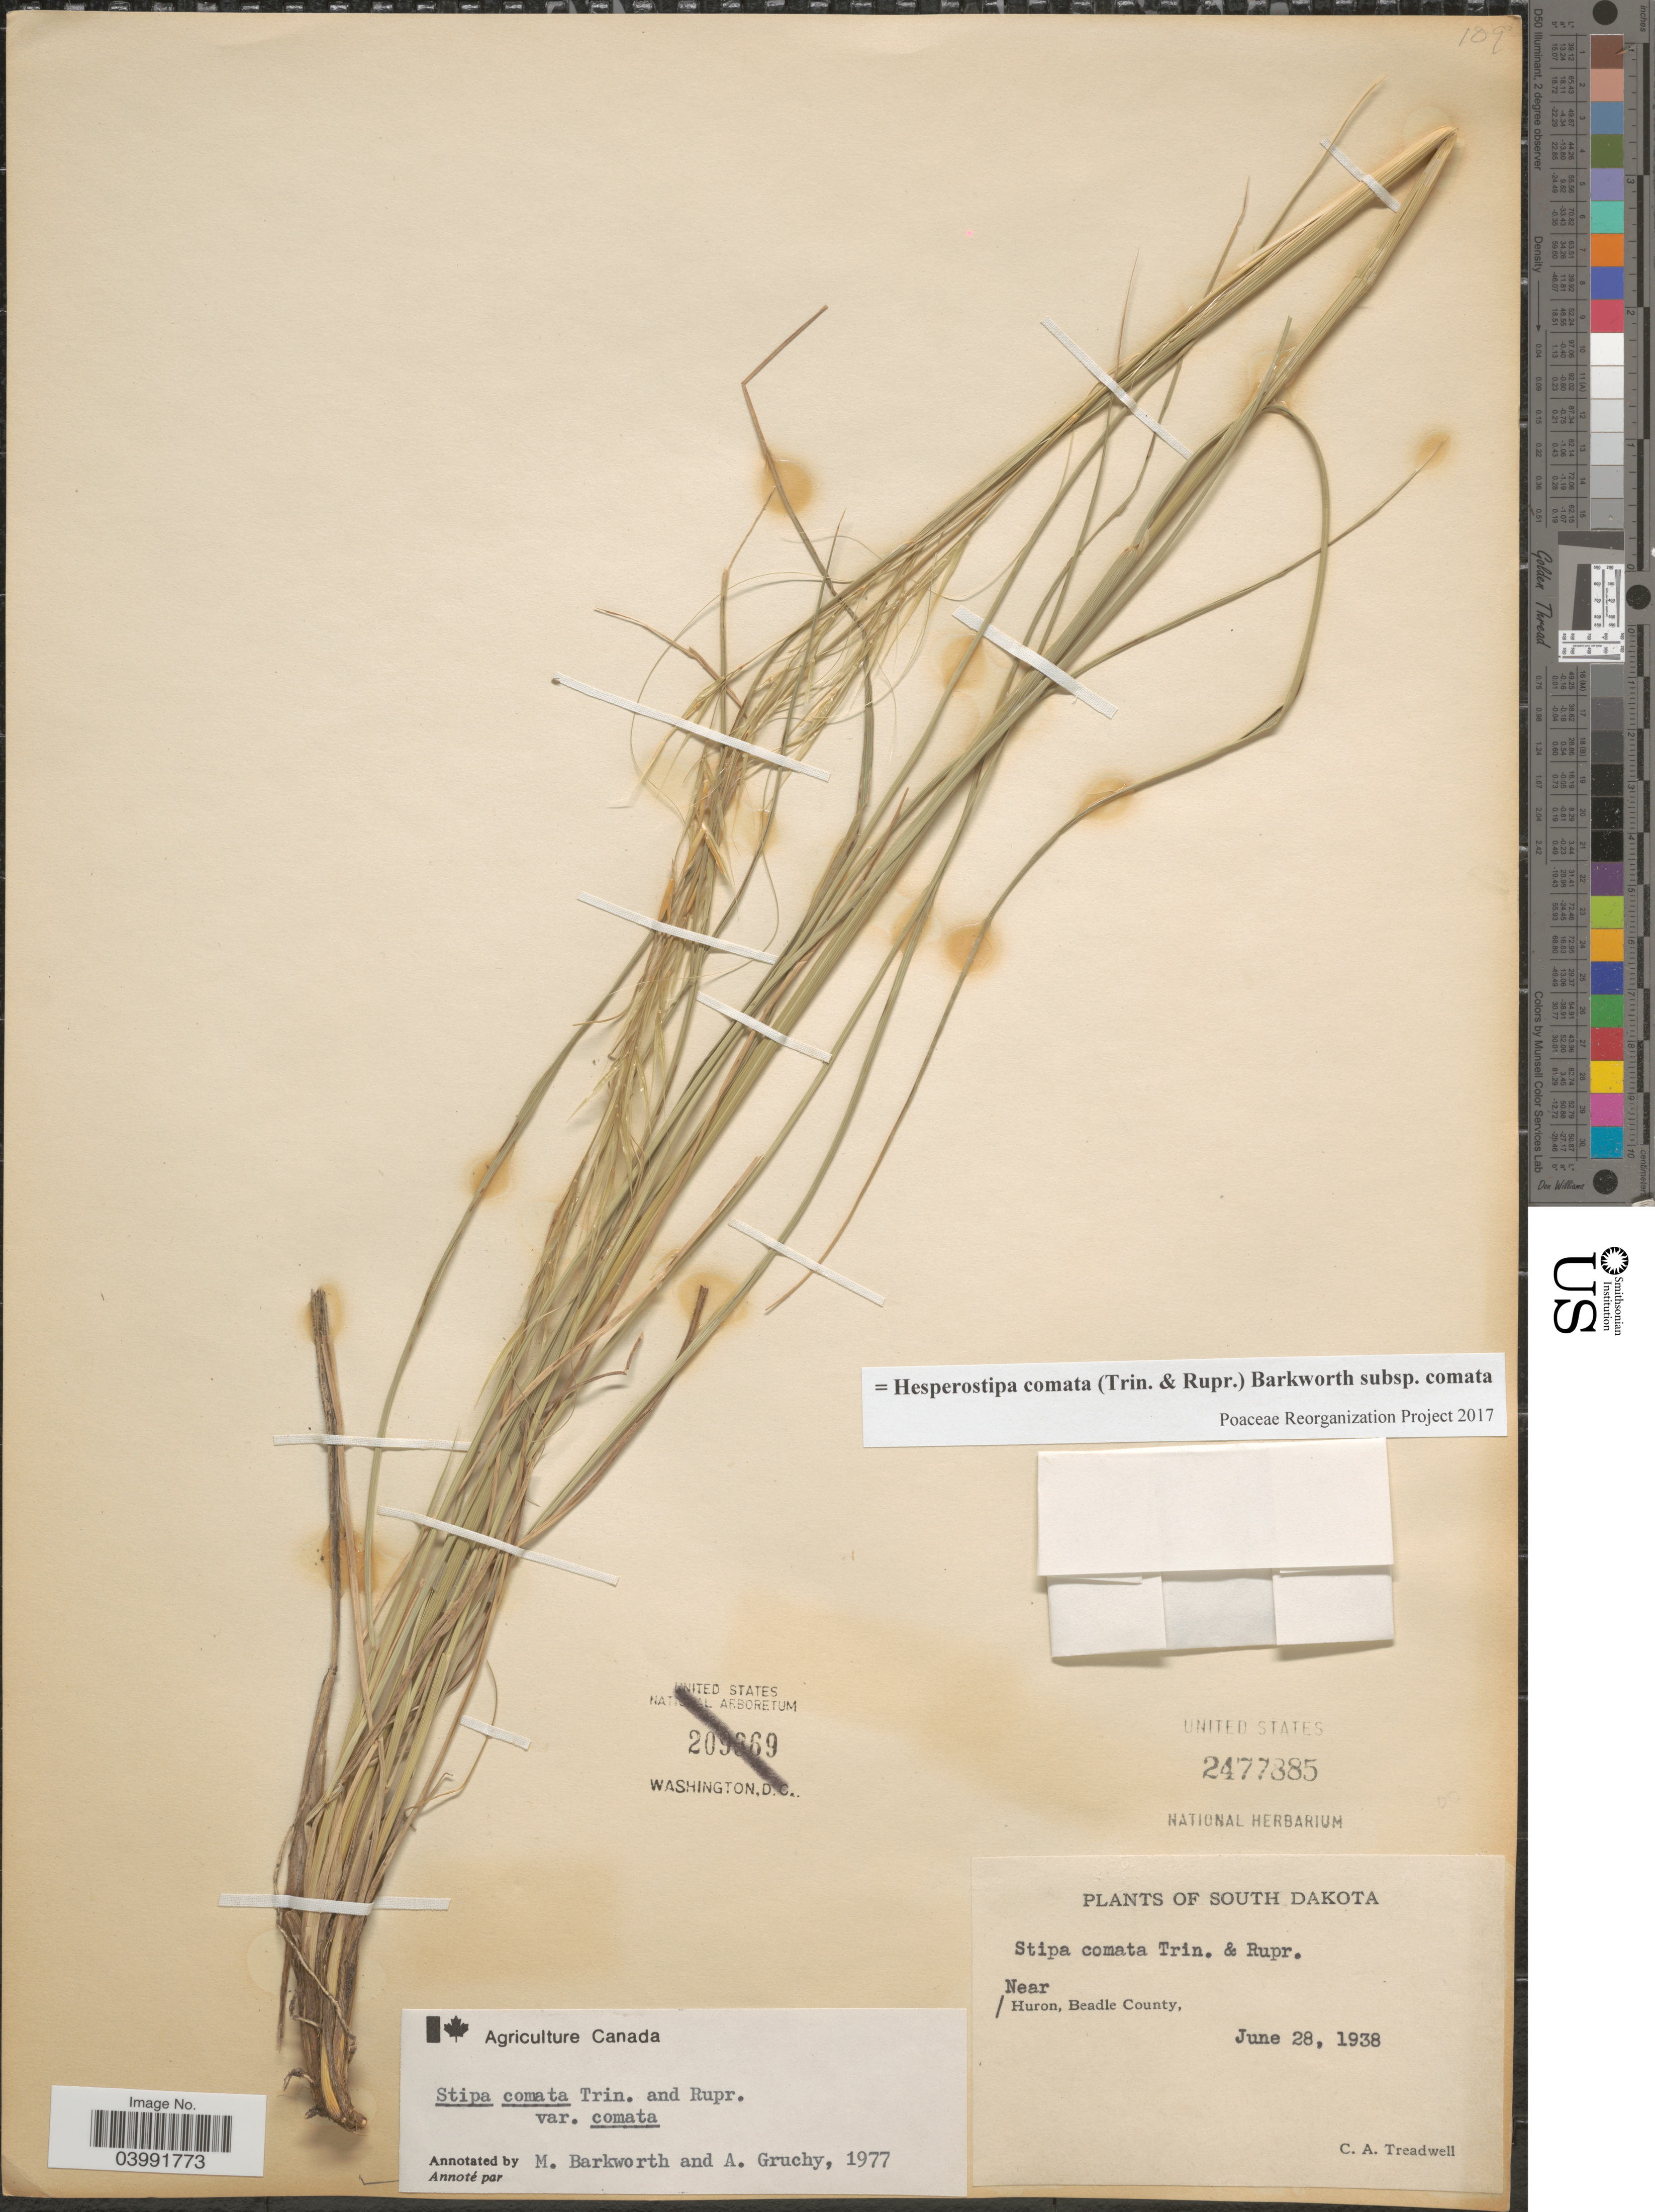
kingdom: Plantae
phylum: Tracheophyta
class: Liliopsida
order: Poales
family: Poaceae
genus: Hesperostipa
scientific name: Hesperostipa comata subsp. comata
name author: (Trin. & Rupr.) Barkworth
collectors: C. Treadwell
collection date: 1938-06-28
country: United States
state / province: South Dakota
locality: Near Huron, Beadle County.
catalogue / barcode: US 2477885